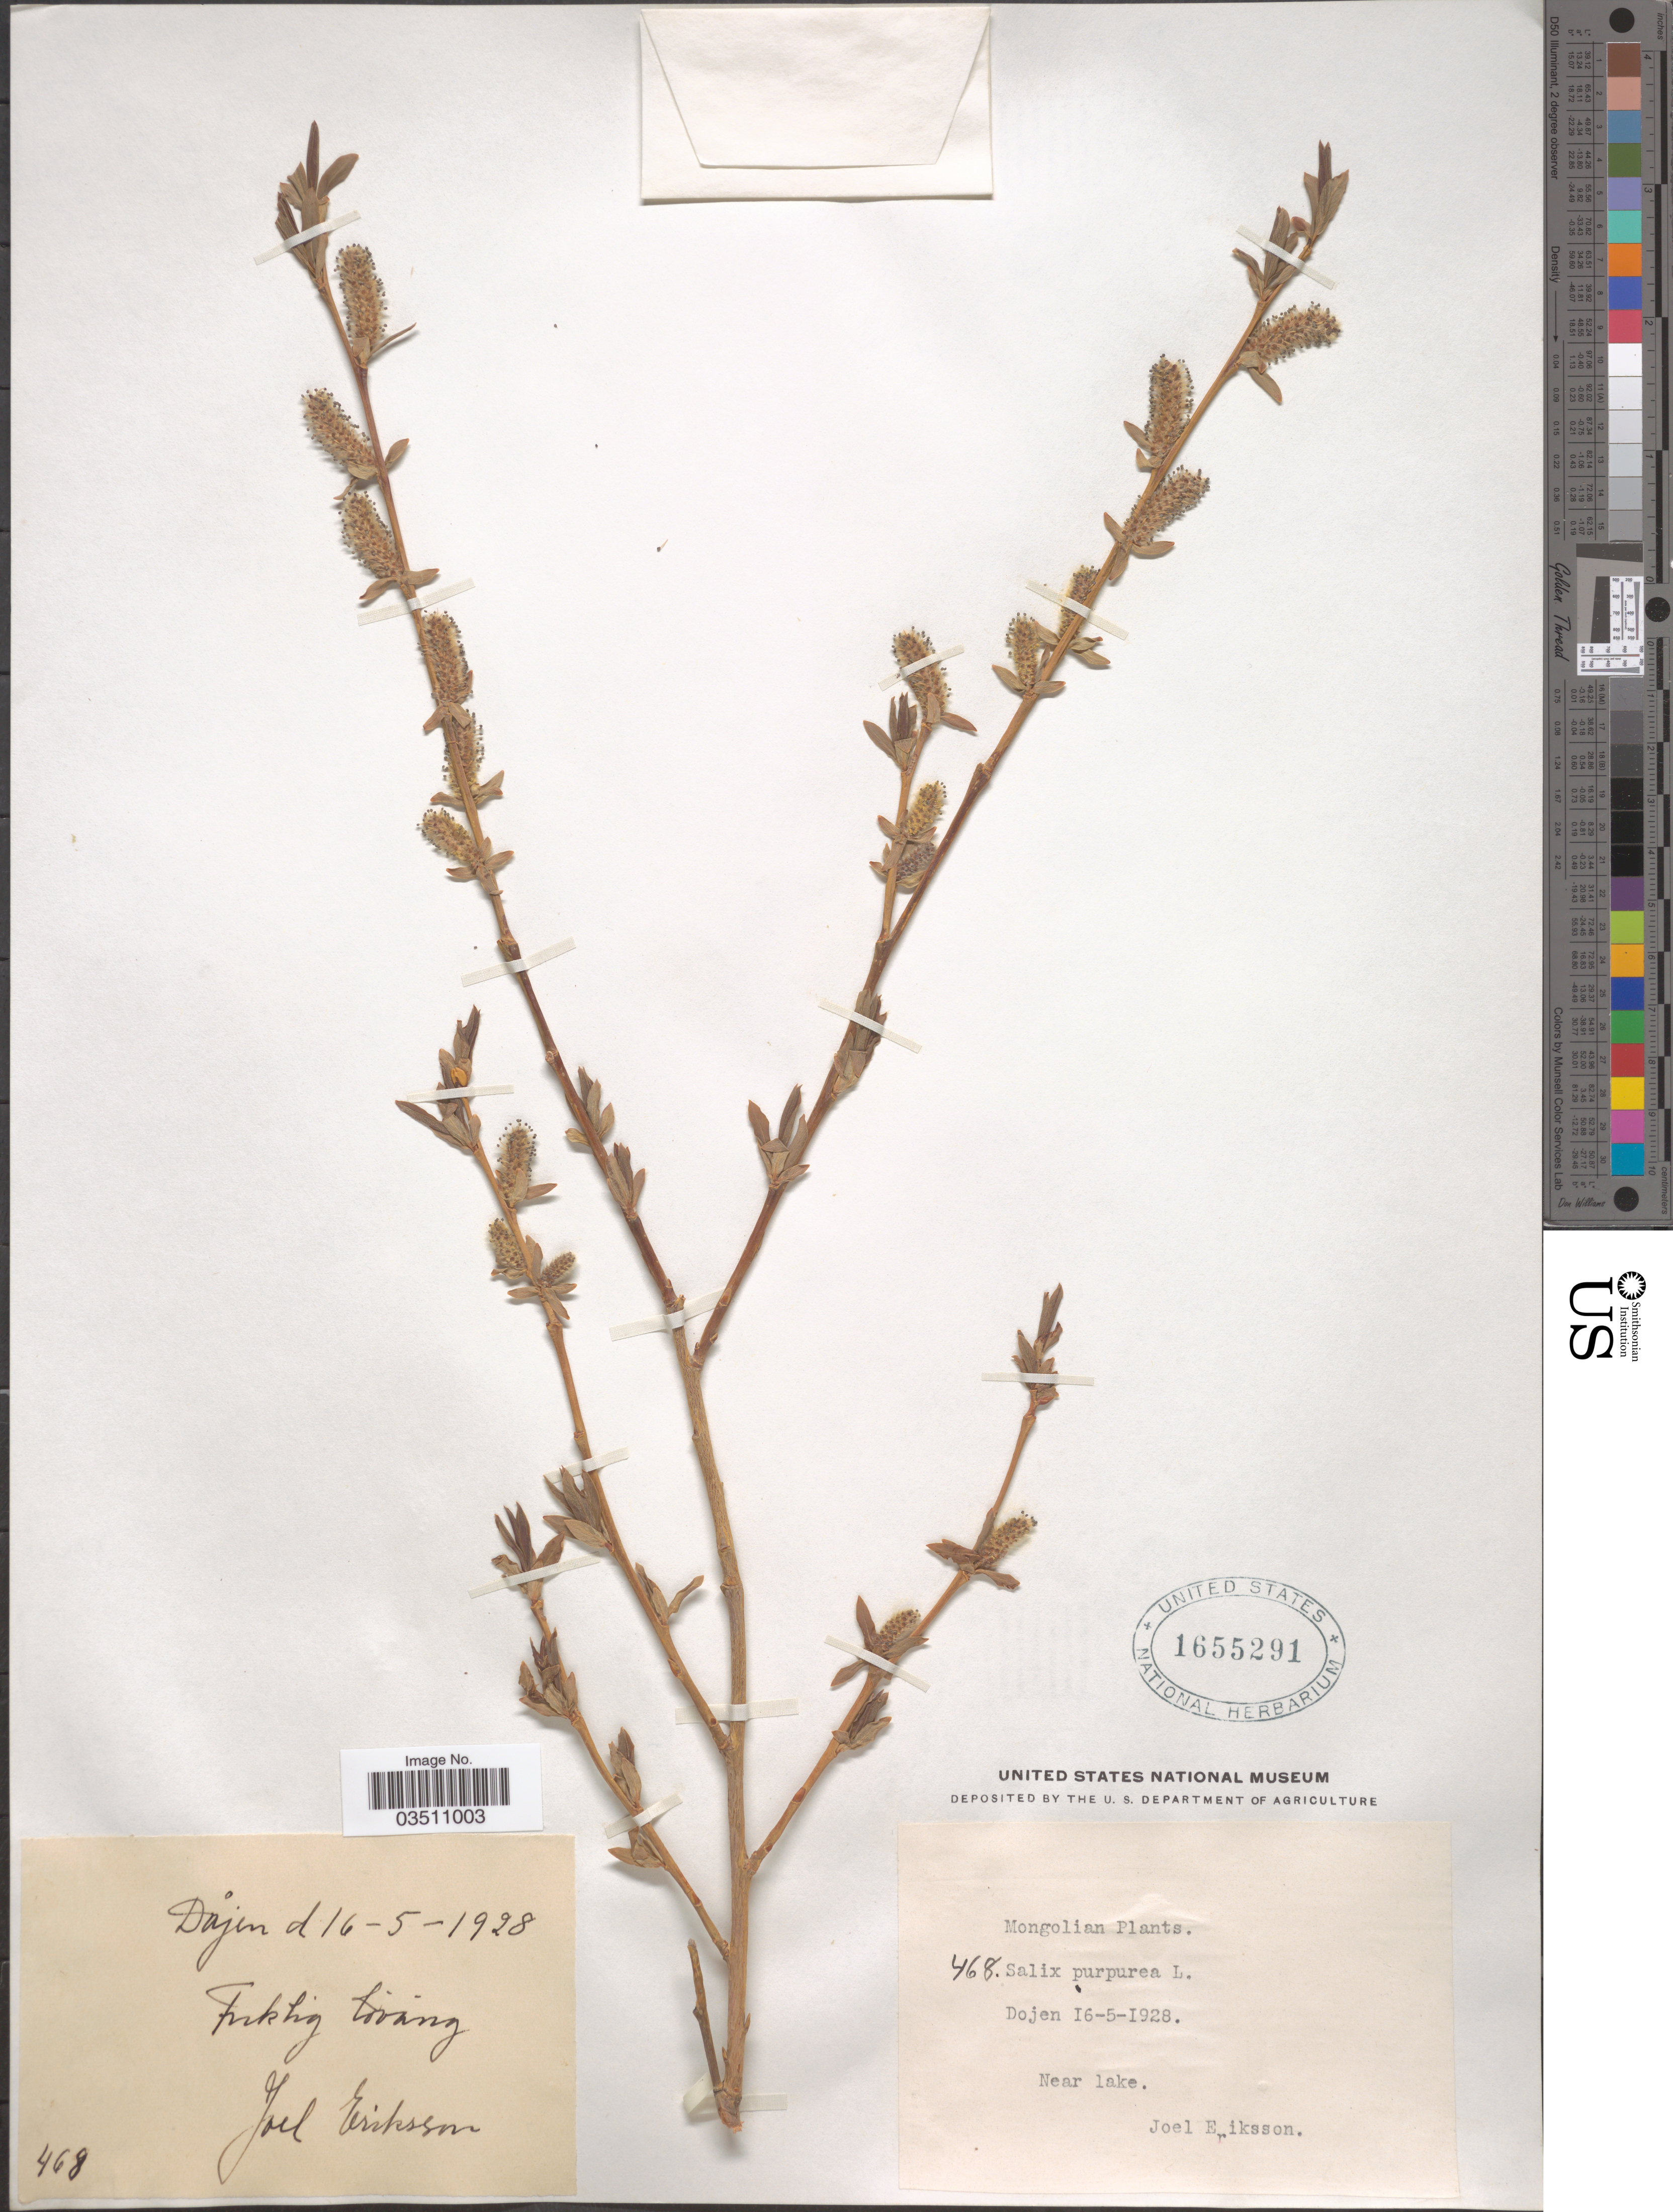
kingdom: Plantae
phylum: Tracheophyta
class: Magnoliopsida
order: Malpighiales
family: Salicaceae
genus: Salix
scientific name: Salix purpurea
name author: L.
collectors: J. Eriksson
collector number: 468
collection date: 1928-05-16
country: Mongolia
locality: Dojen. Near lake.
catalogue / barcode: US 1655291